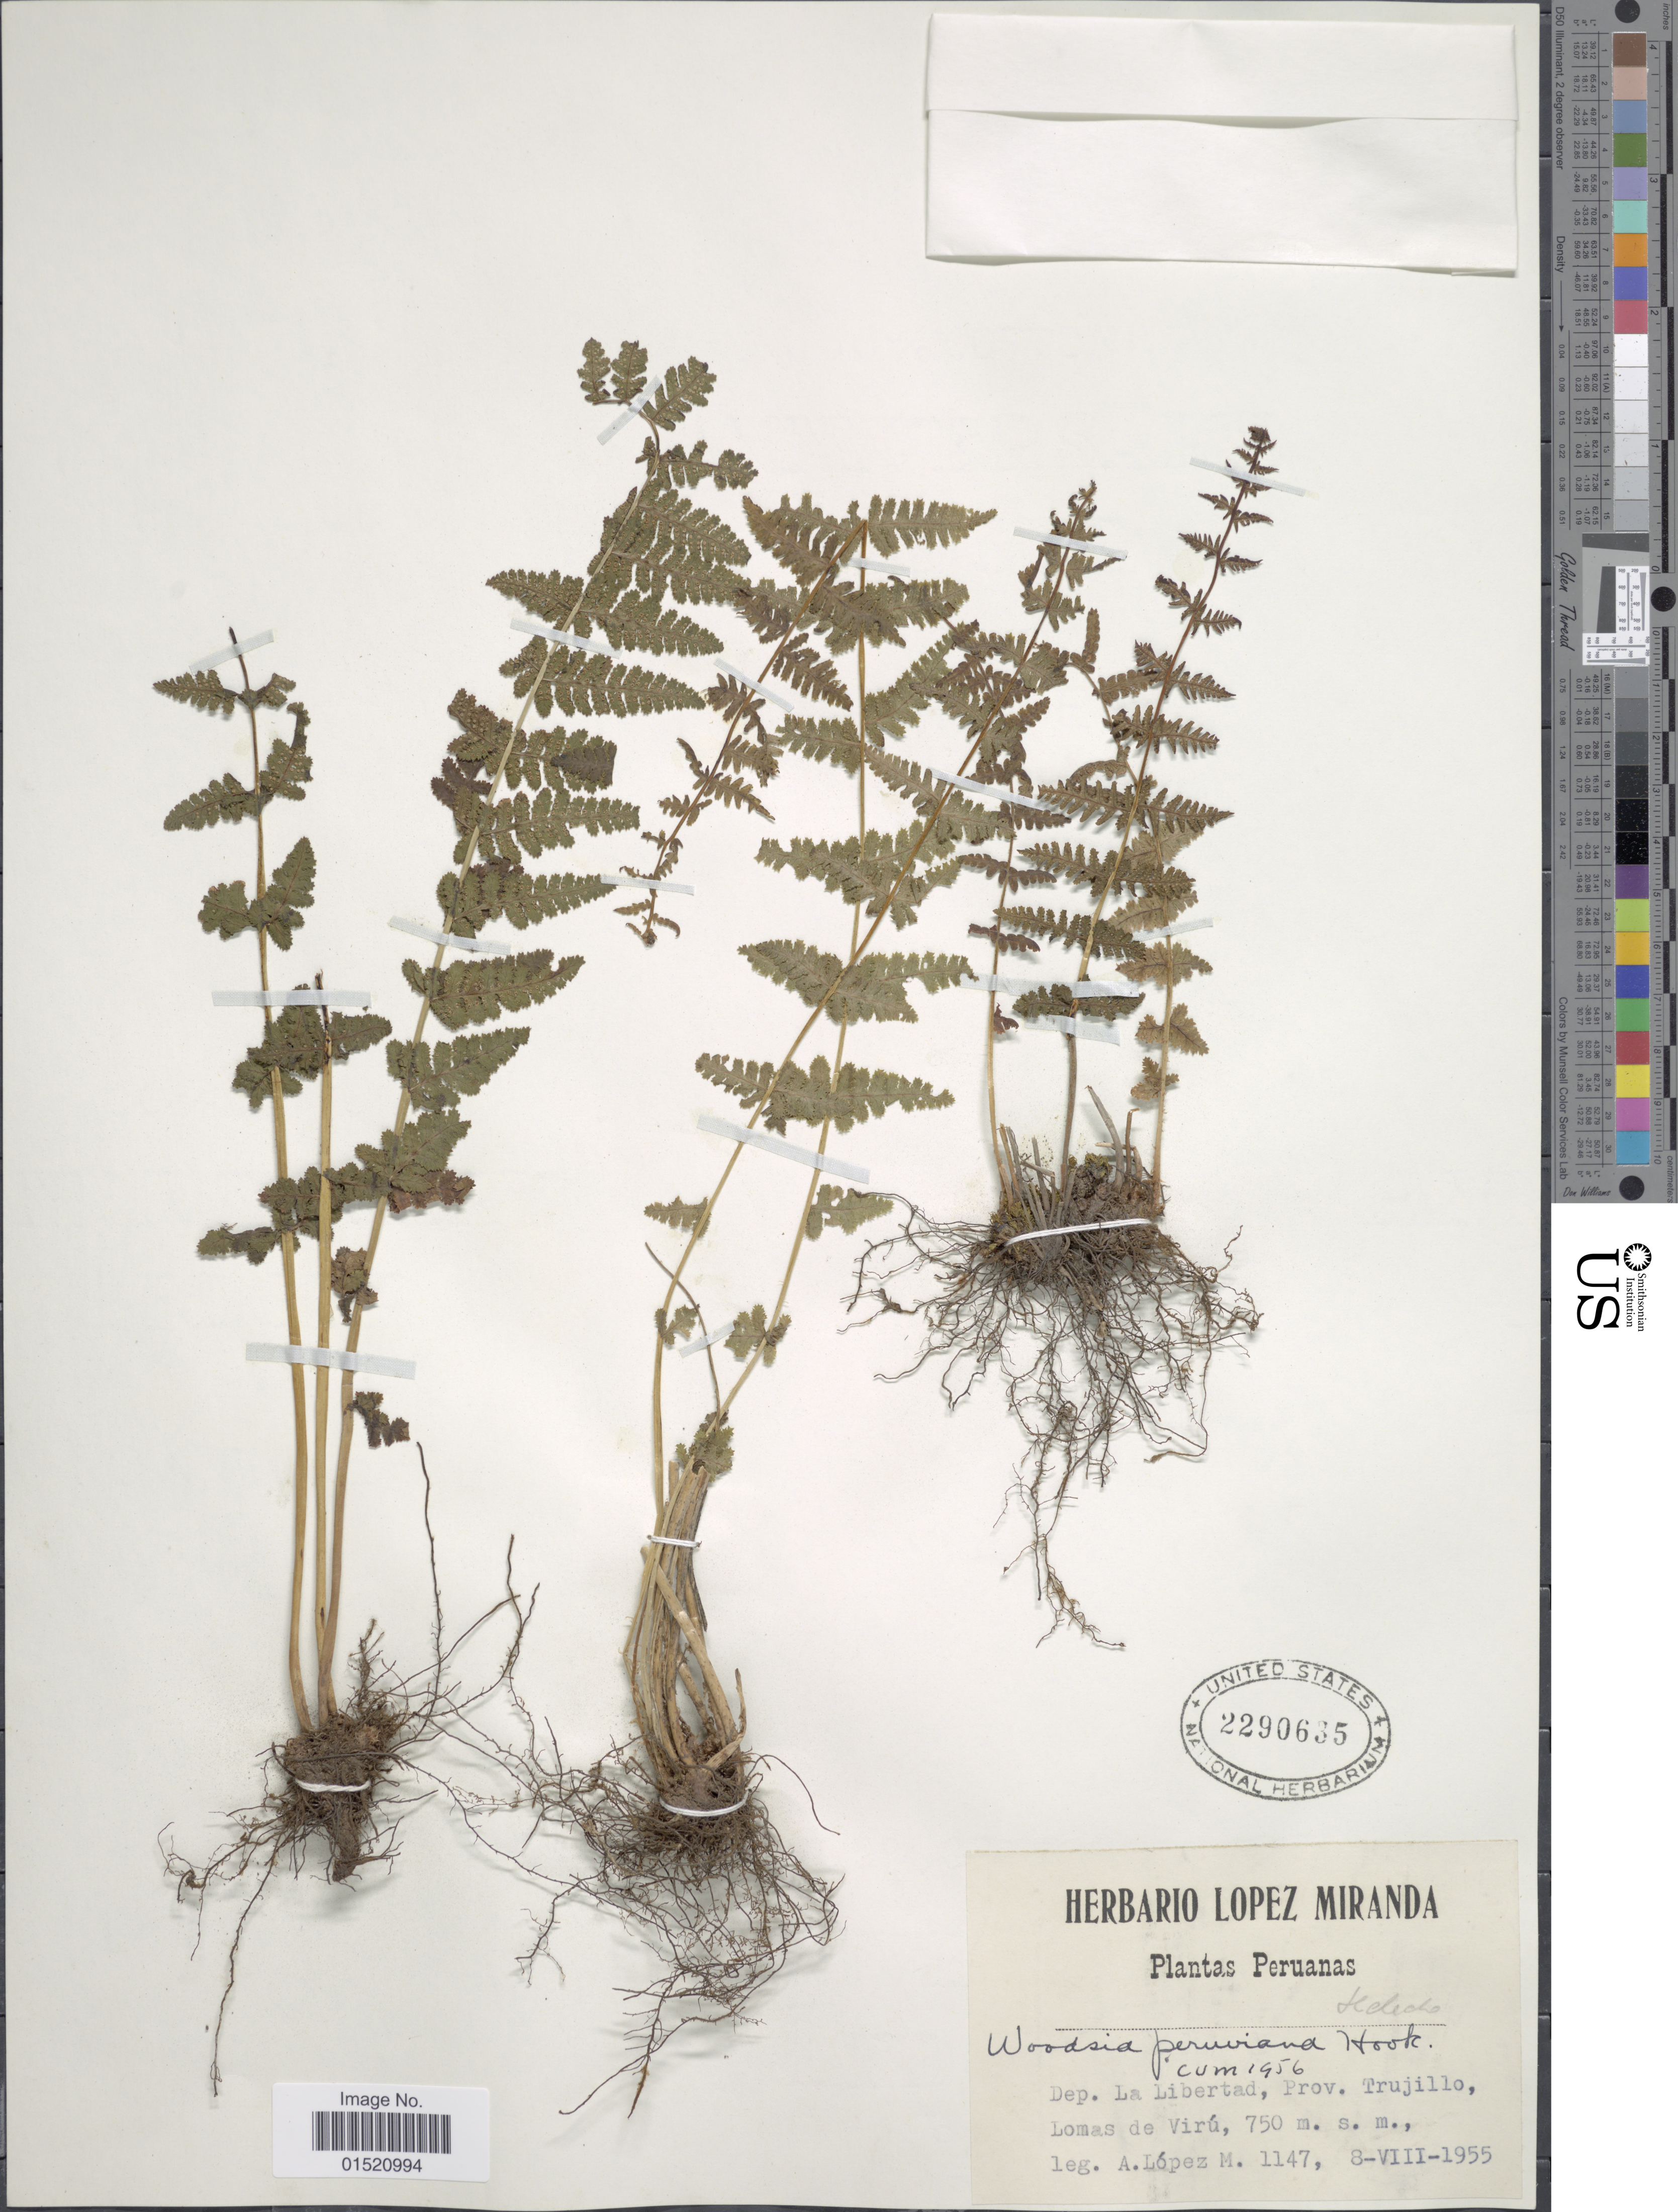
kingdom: Plantae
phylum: Tracheophyta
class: Polypodiopsida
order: Polypodiales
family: Woodsiaceae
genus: Woodsia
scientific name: Woodsia montevidensis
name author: (Spreng.) Hieron.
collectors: A. López M.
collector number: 11474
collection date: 1955-08-08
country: Peru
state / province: La Libertad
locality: Dep. La Libertad, Prov. Trujillo, Lomas de Virú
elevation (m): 750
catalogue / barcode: US 2290635